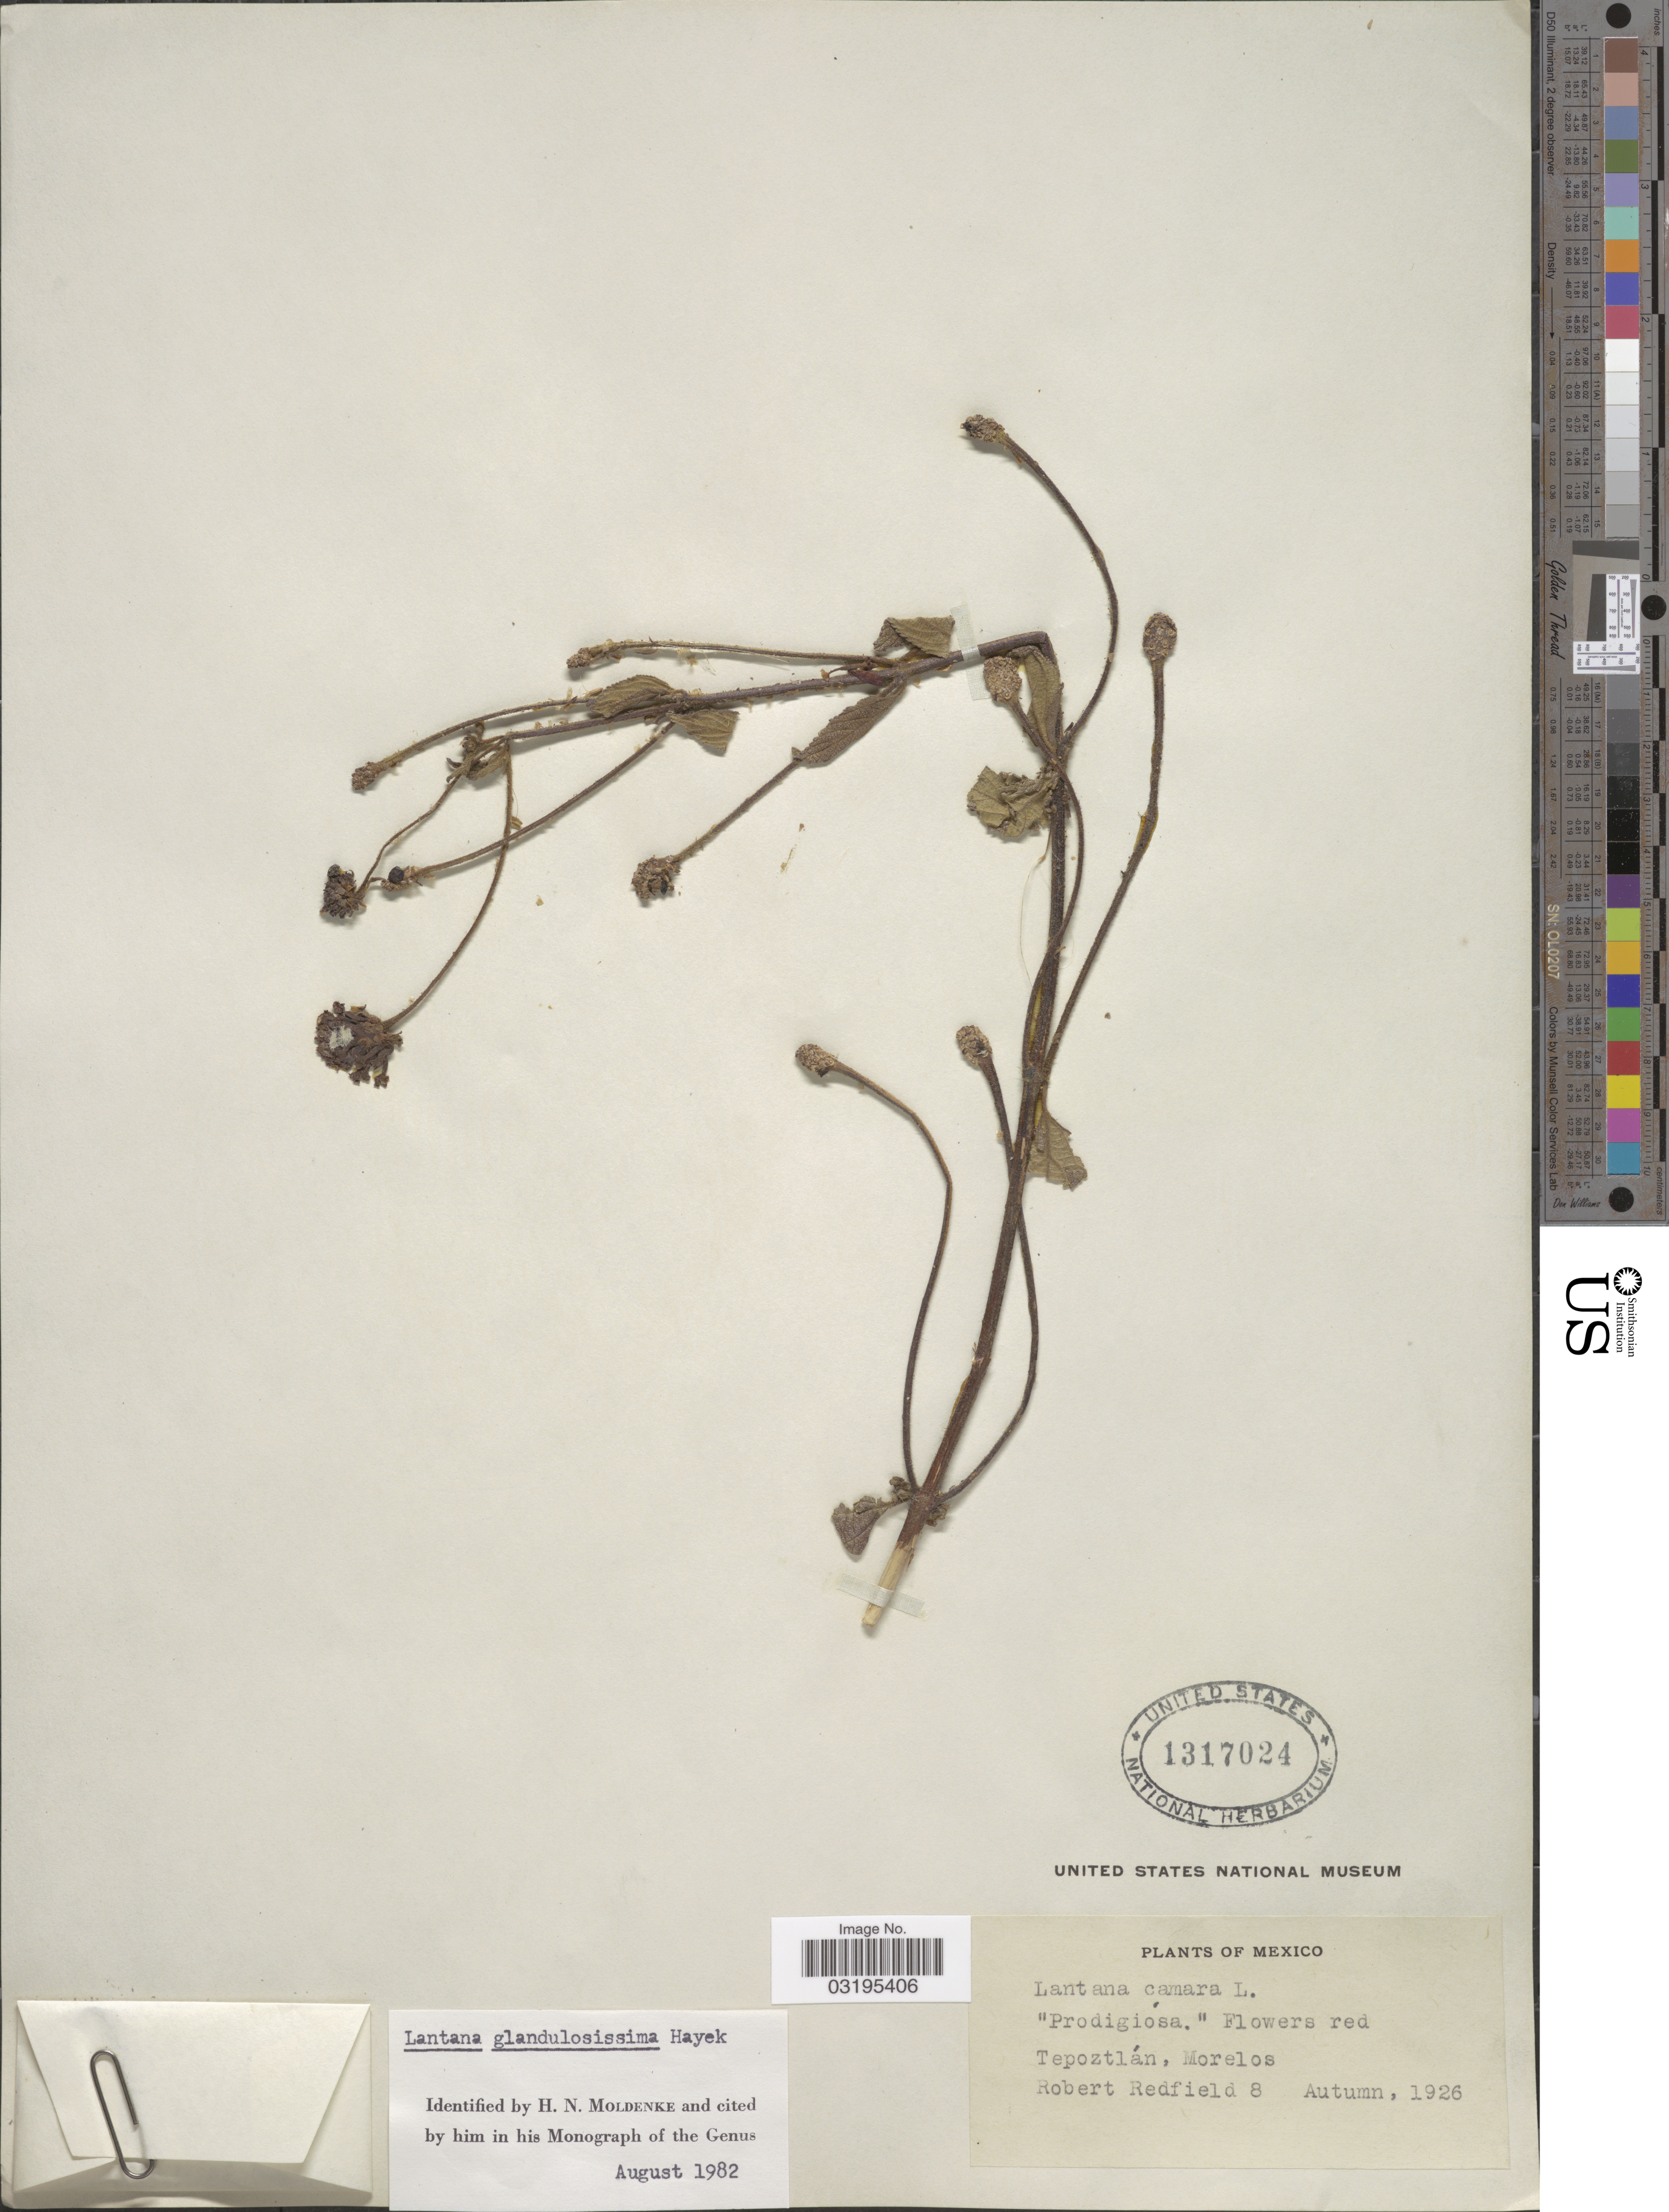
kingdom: Plantae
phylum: Tracheophyta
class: Magnoliopsida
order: Lamiales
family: Verbenaceae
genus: Lantana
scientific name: Lantana glandulosissima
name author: Hayek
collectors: R. Redfield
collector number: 8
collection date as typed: Autumn, 1926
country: Mexico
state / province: Morelos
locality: Tepoztlán.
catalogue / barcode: US 1317024